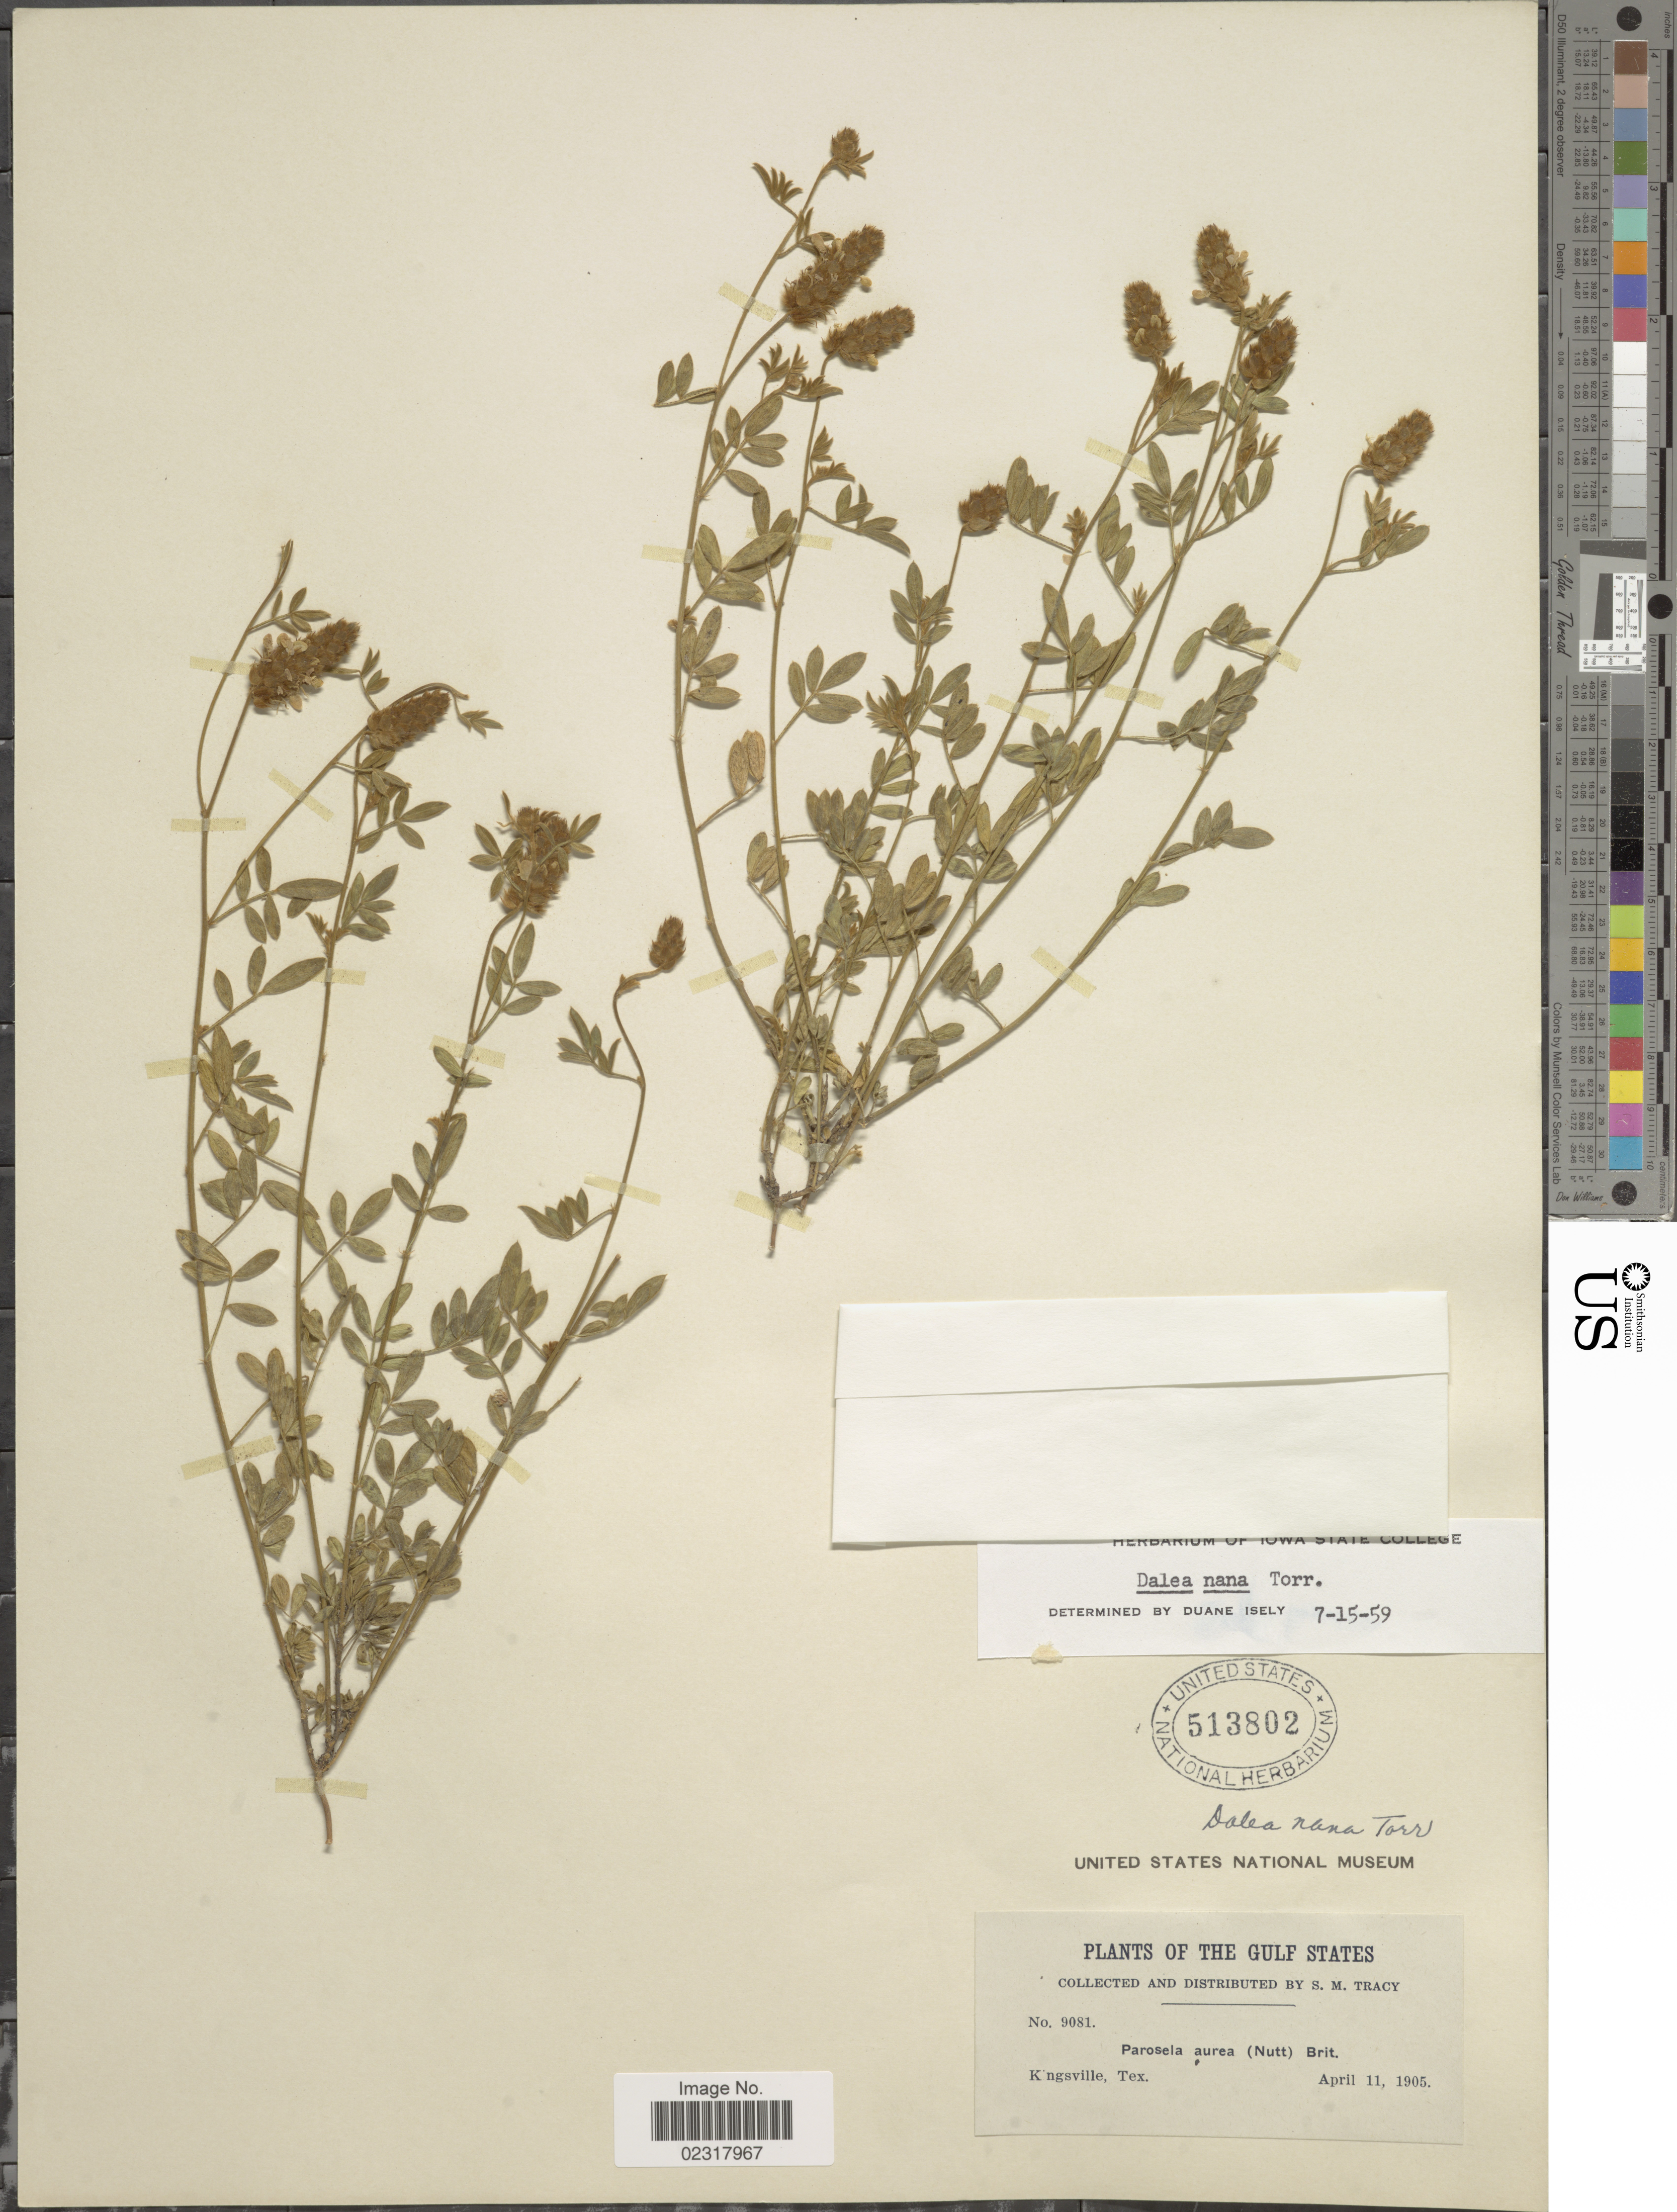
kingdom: Plantae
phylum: Tracheophyta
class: Magnoliopsida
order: Fabales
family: Fabaceae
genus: Dalea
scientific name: Dalea nana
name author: Torr. & A. Gray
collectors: S. M. Tracy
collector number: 9081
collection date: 1905-04-11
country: United States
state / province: Texas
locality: Gulf States. Kingsville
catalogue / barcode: US 513802